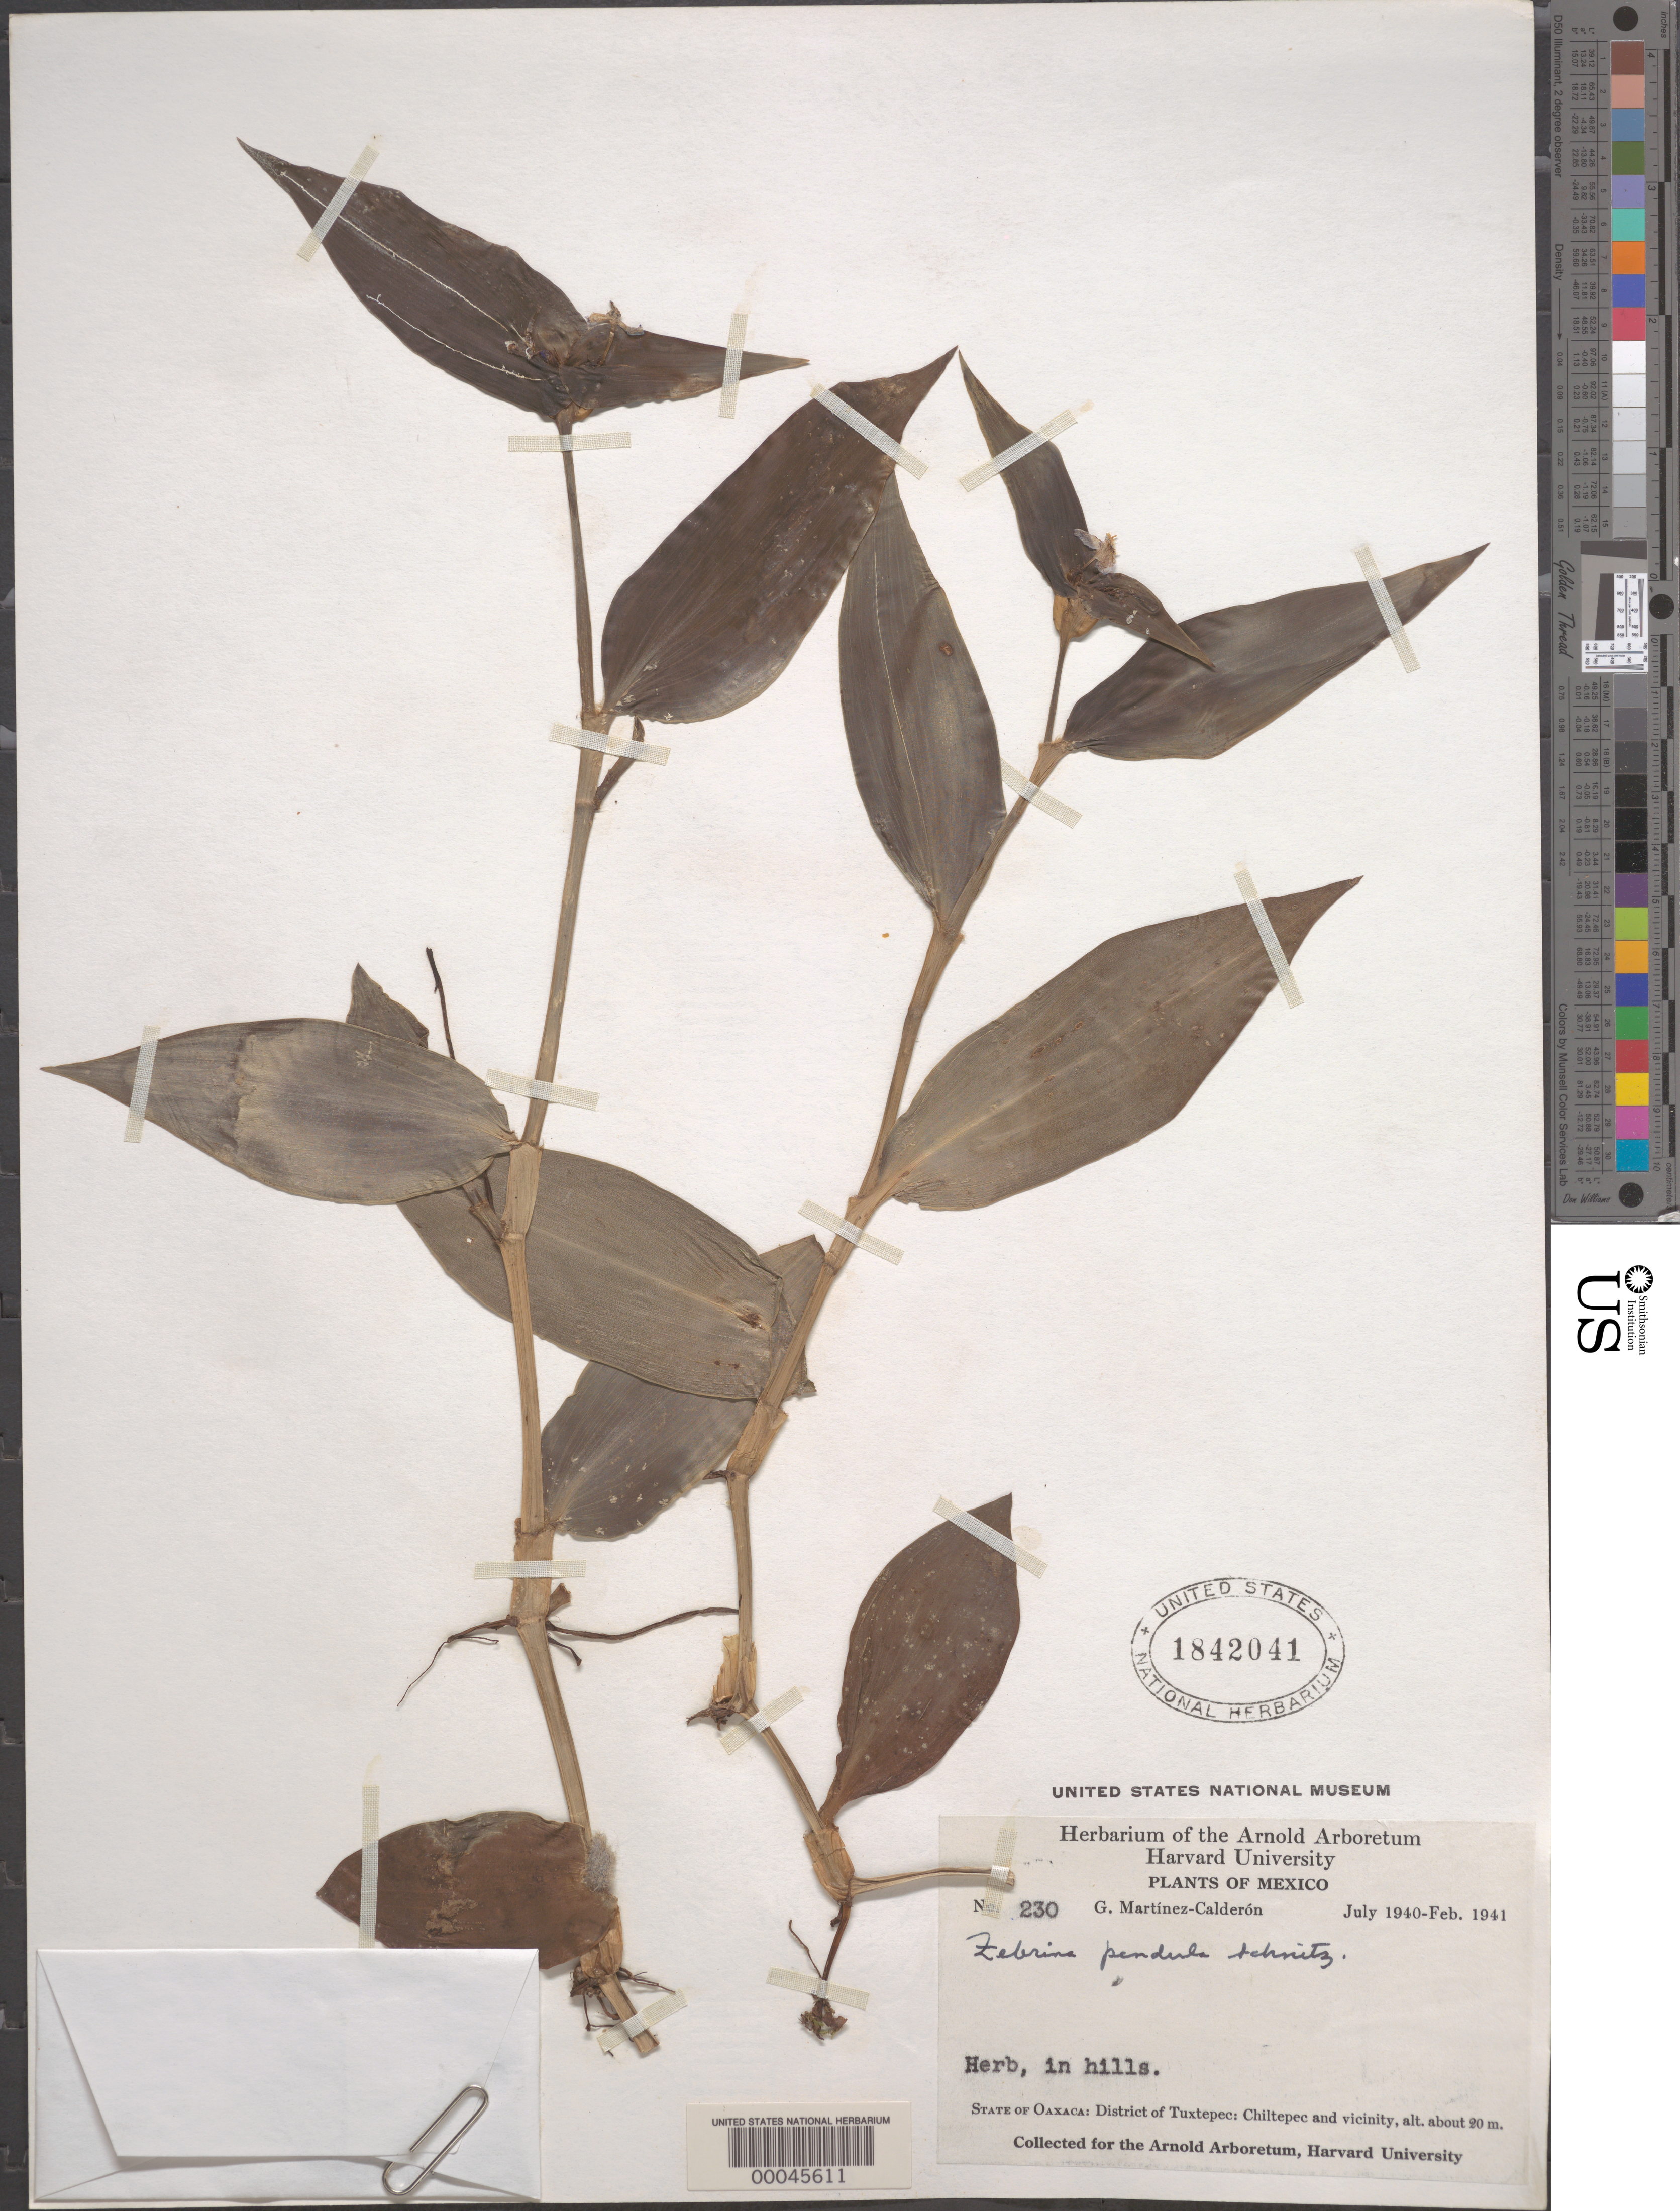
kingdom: Plantae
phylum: Tracheophyta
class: Liliopsida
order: Commelinales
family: Commelinaceae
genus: Tradescantia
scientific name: Tradescantia zebrina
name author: Bosse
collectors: G. Martínez Calderón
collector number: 230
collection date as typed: Jul 1940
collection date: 1940-07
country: Mexico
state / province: Oaxaca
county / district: San Juan Bautista Tuxtepec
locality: Tuxtepec mun. (?), Chiltepec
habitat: Hillside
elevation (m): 20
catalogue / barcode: US 1842041